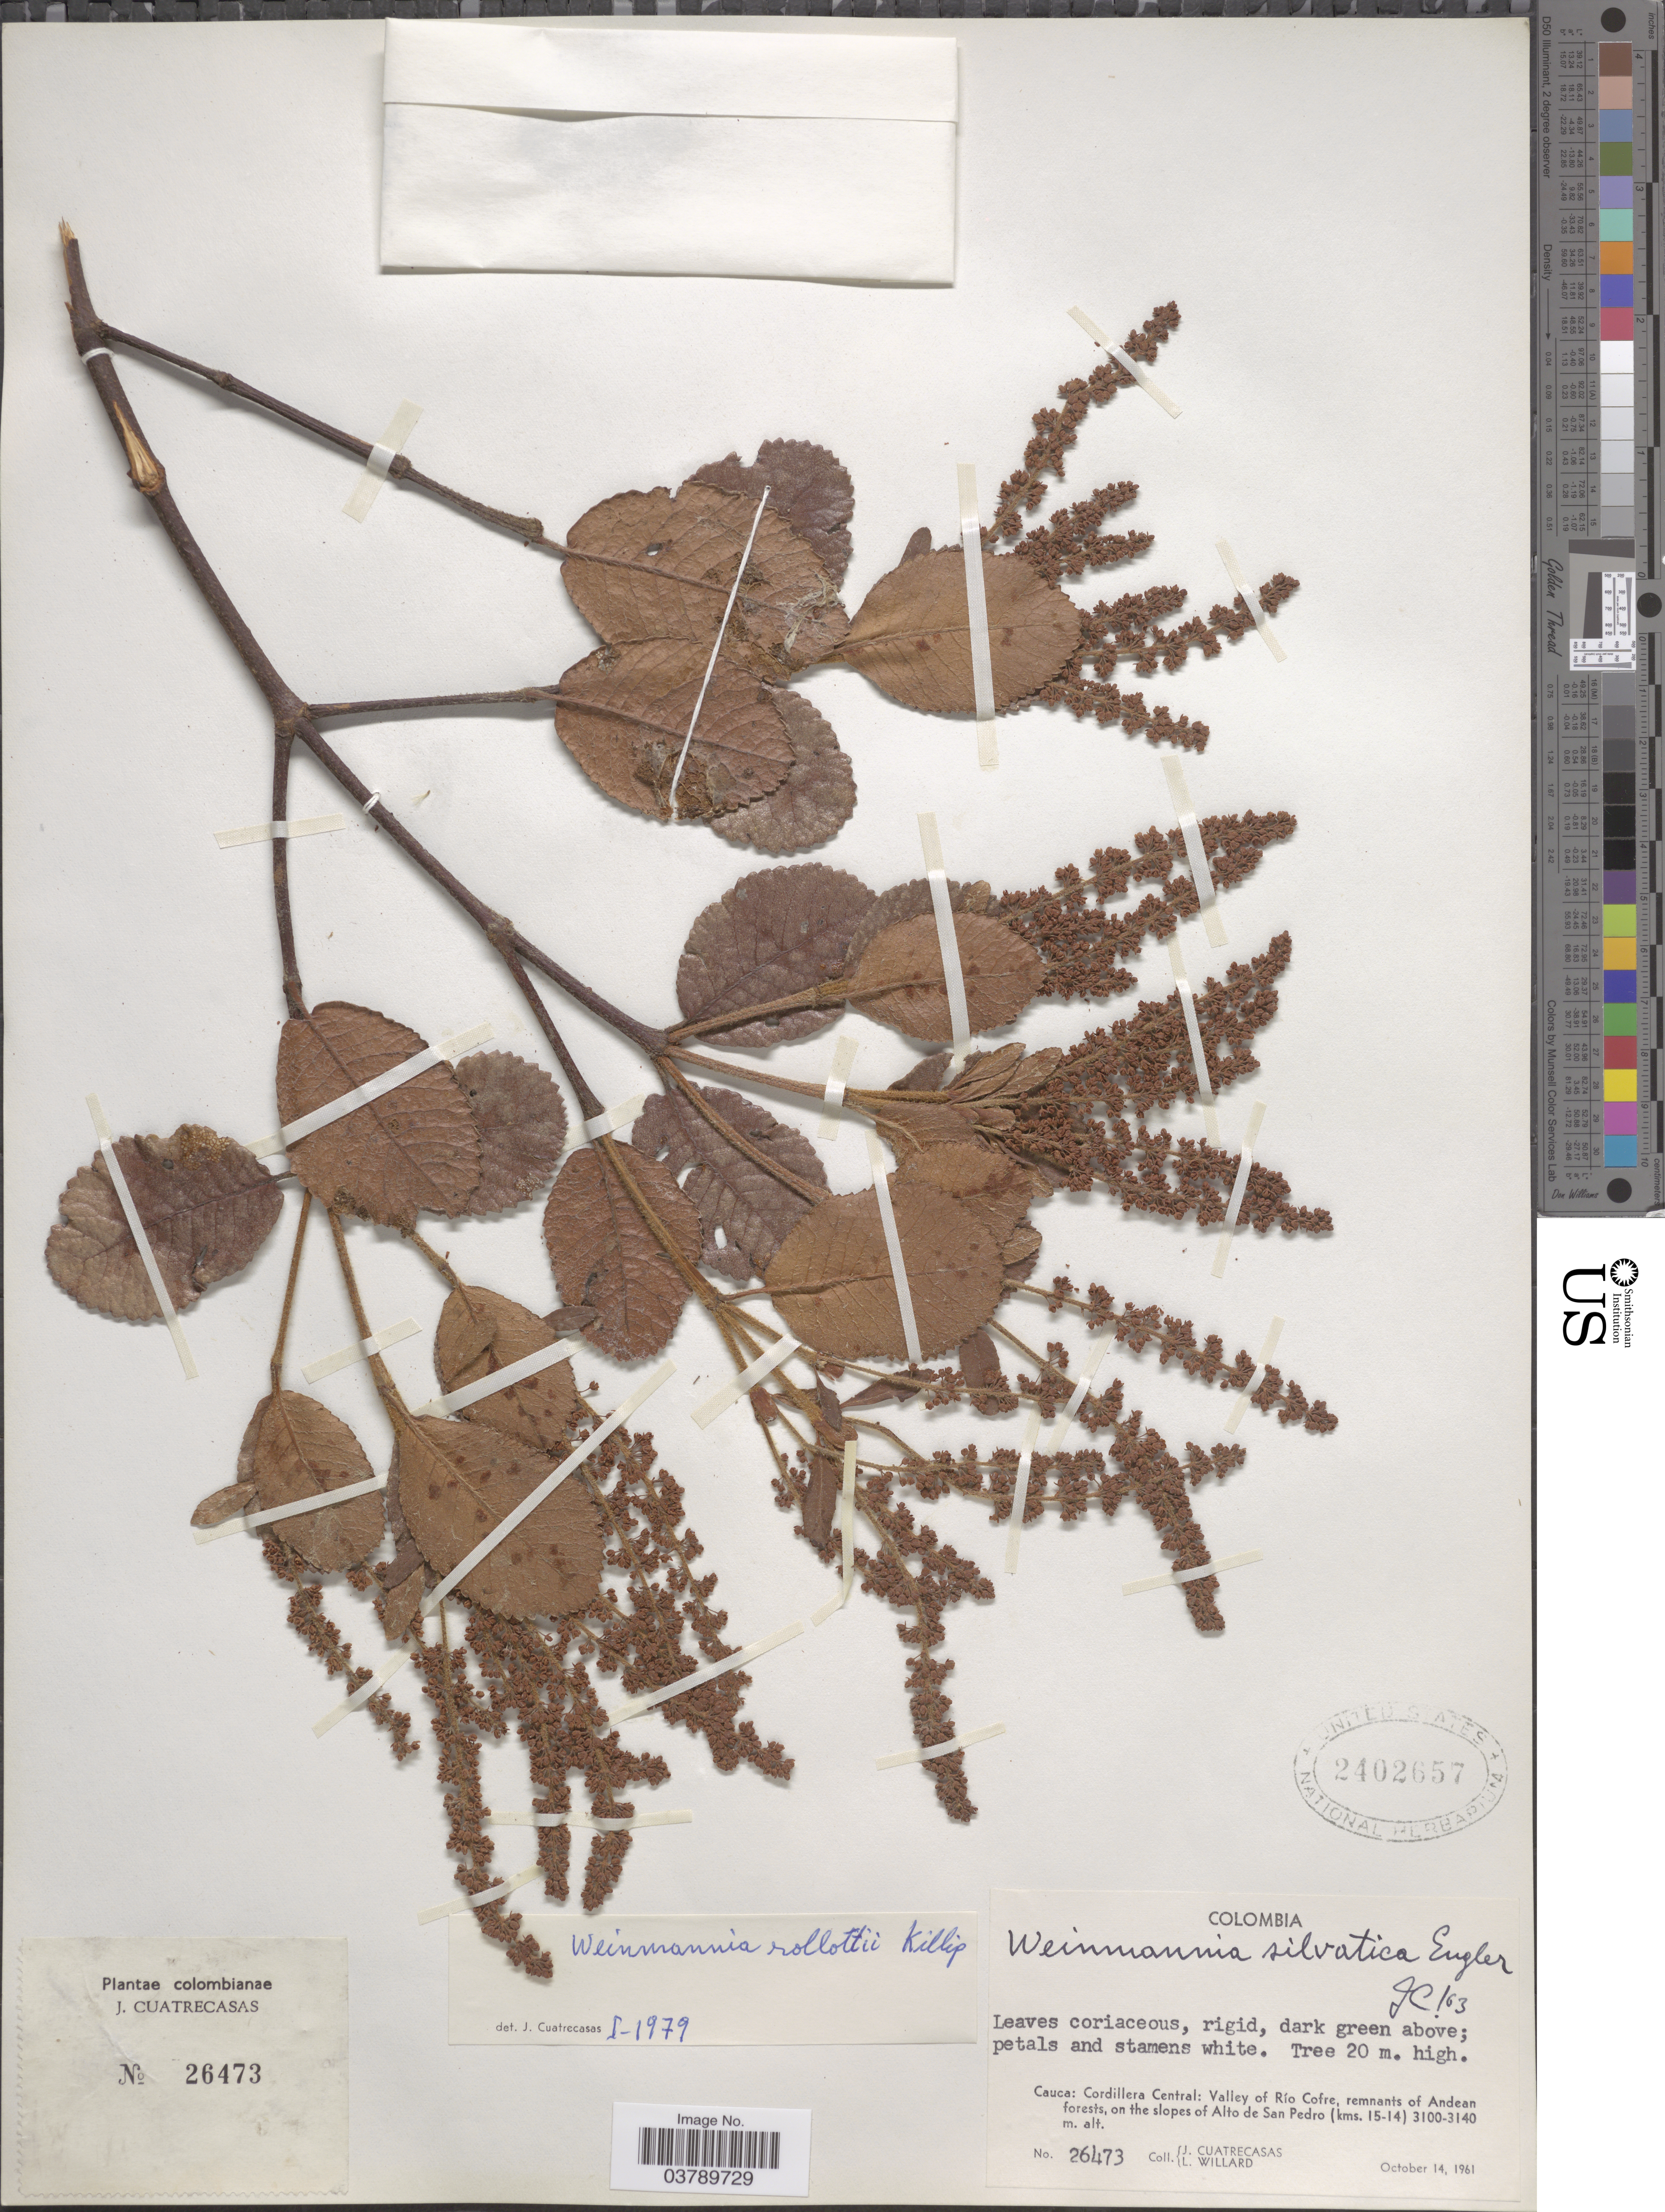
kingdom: Plantae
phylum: Tracheophyta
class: Magnoliopsida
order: Oxalidales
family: Cunoniaceae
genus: Weinmannia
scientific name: Weinmannia rollottii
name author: Killip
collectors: J. Cuatrecasas & L. Willard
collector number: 26473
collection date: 1961-10-14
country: Colombia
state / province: Cauca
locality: Cordillera Central: Valley of Río Cofre, remnants of Andean forests, on the slopes of Alto de San Pedro (kms. 15-14).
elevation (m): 3100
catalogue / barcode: US 2402657